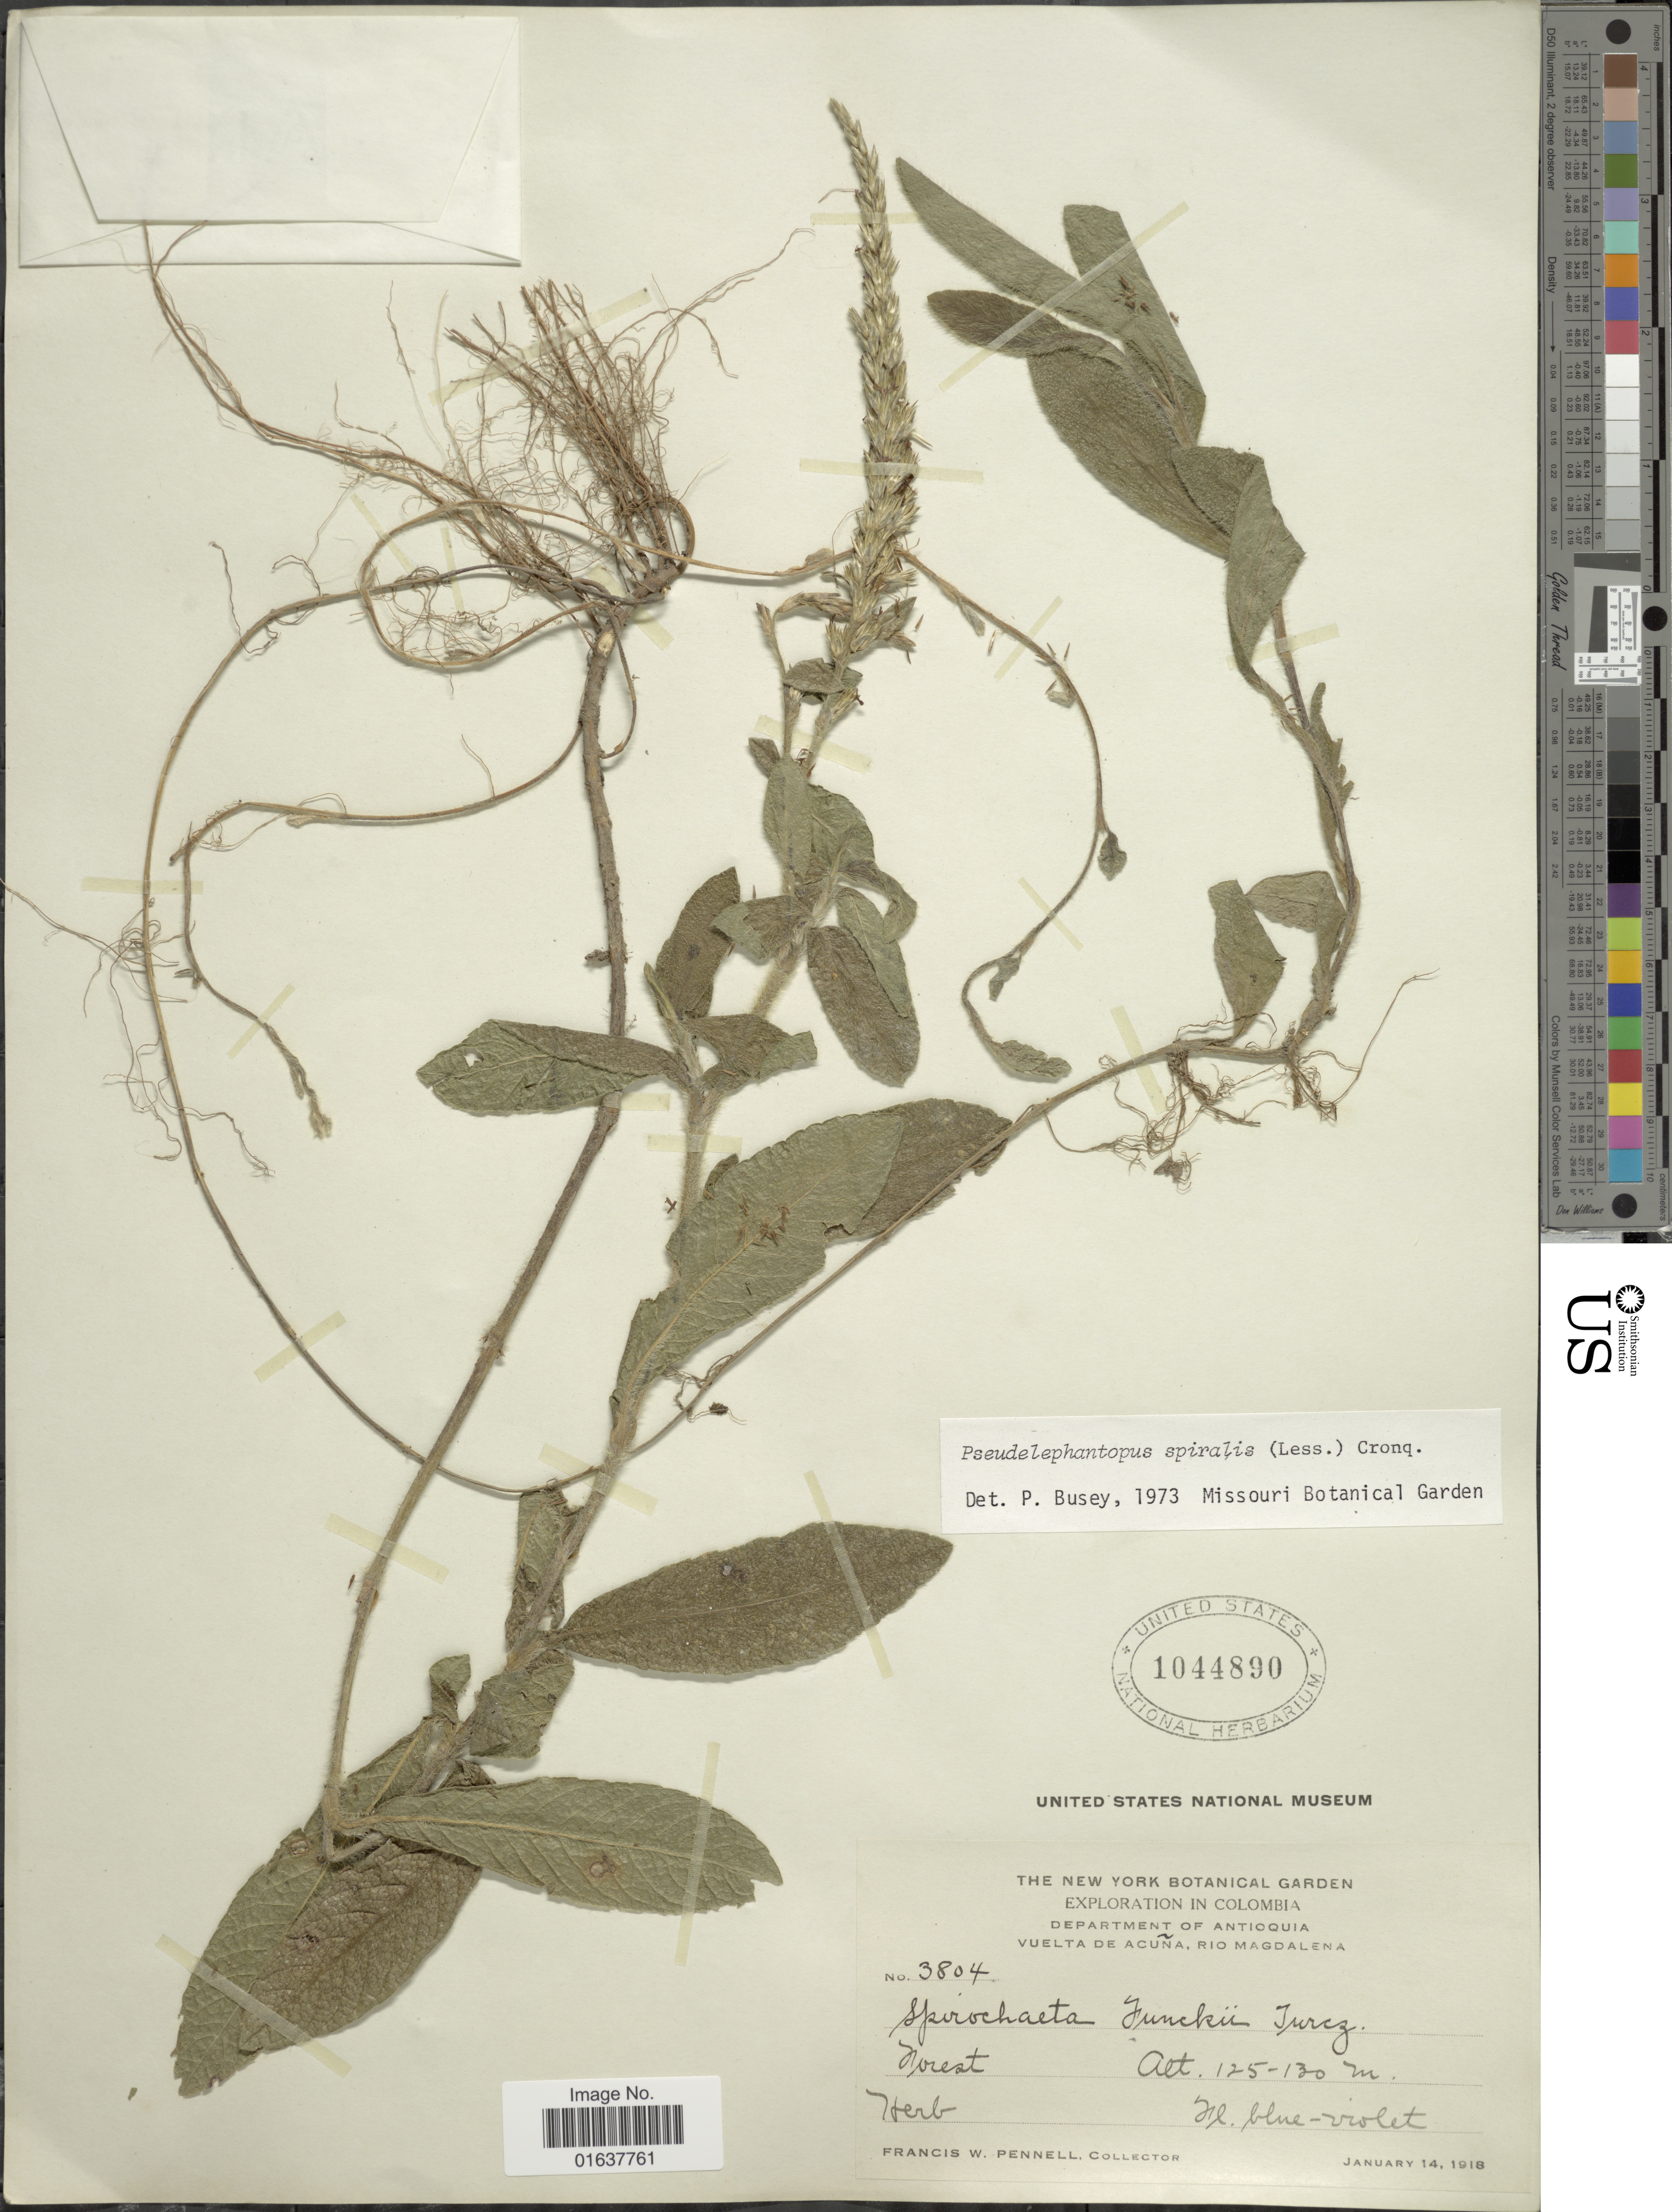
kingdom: Plantae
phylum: Tracheophyta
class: Magnoliopsida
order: Asterales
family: Asteraceae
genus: Pseudelephantopus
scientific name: Pseudelephantopus spiralis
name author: (Less.) Cronquist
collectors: F. W. Pennell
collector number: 3804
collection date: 1918-01-14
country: Colombia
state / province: Antioquia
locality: Department of Antioquia. Vuelta de Acuna, Rio Magdalena.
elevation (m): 125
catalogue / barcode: US 1044890